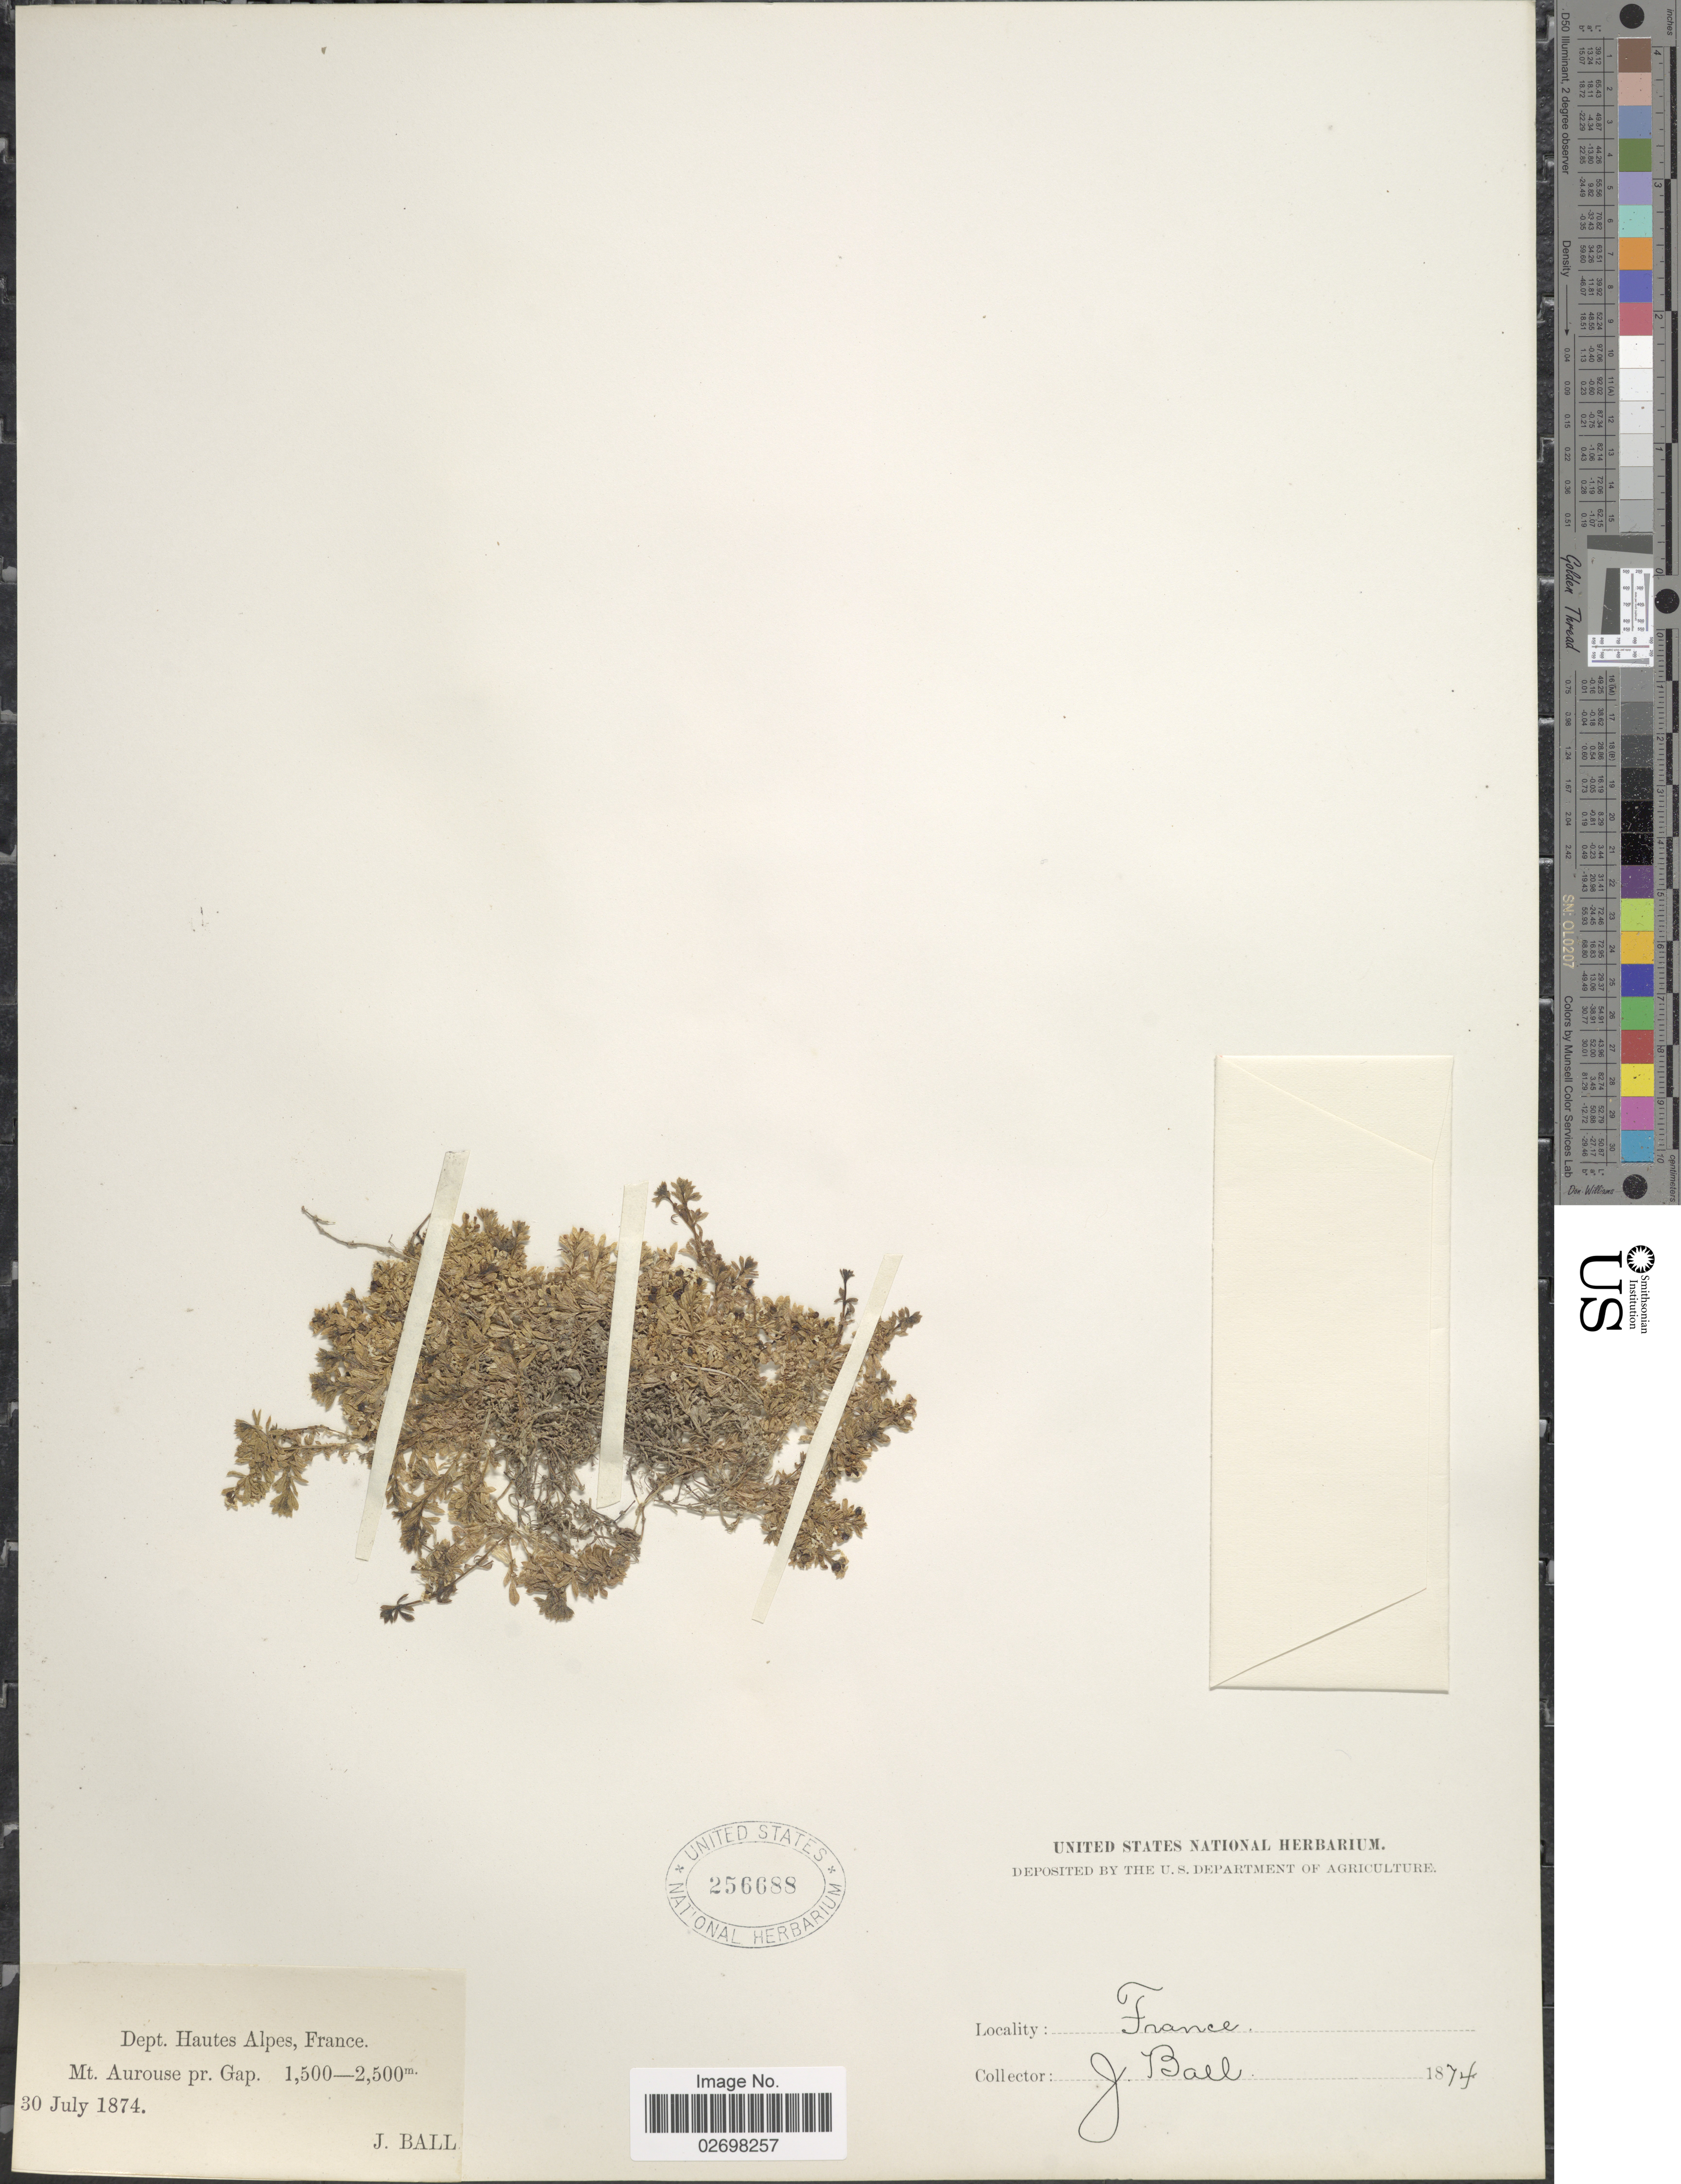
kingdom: Plantae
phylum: Tracheophyta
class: Magnoliopsida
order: Gentianales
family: Rubiaceae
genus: Galium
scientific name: Galium sp.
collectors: J. Ball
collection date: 1874-07-30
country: France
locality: Dept. Hautes Alpes, Mt Aurouse pr. Gap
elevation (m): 1500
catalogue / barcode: US 256688